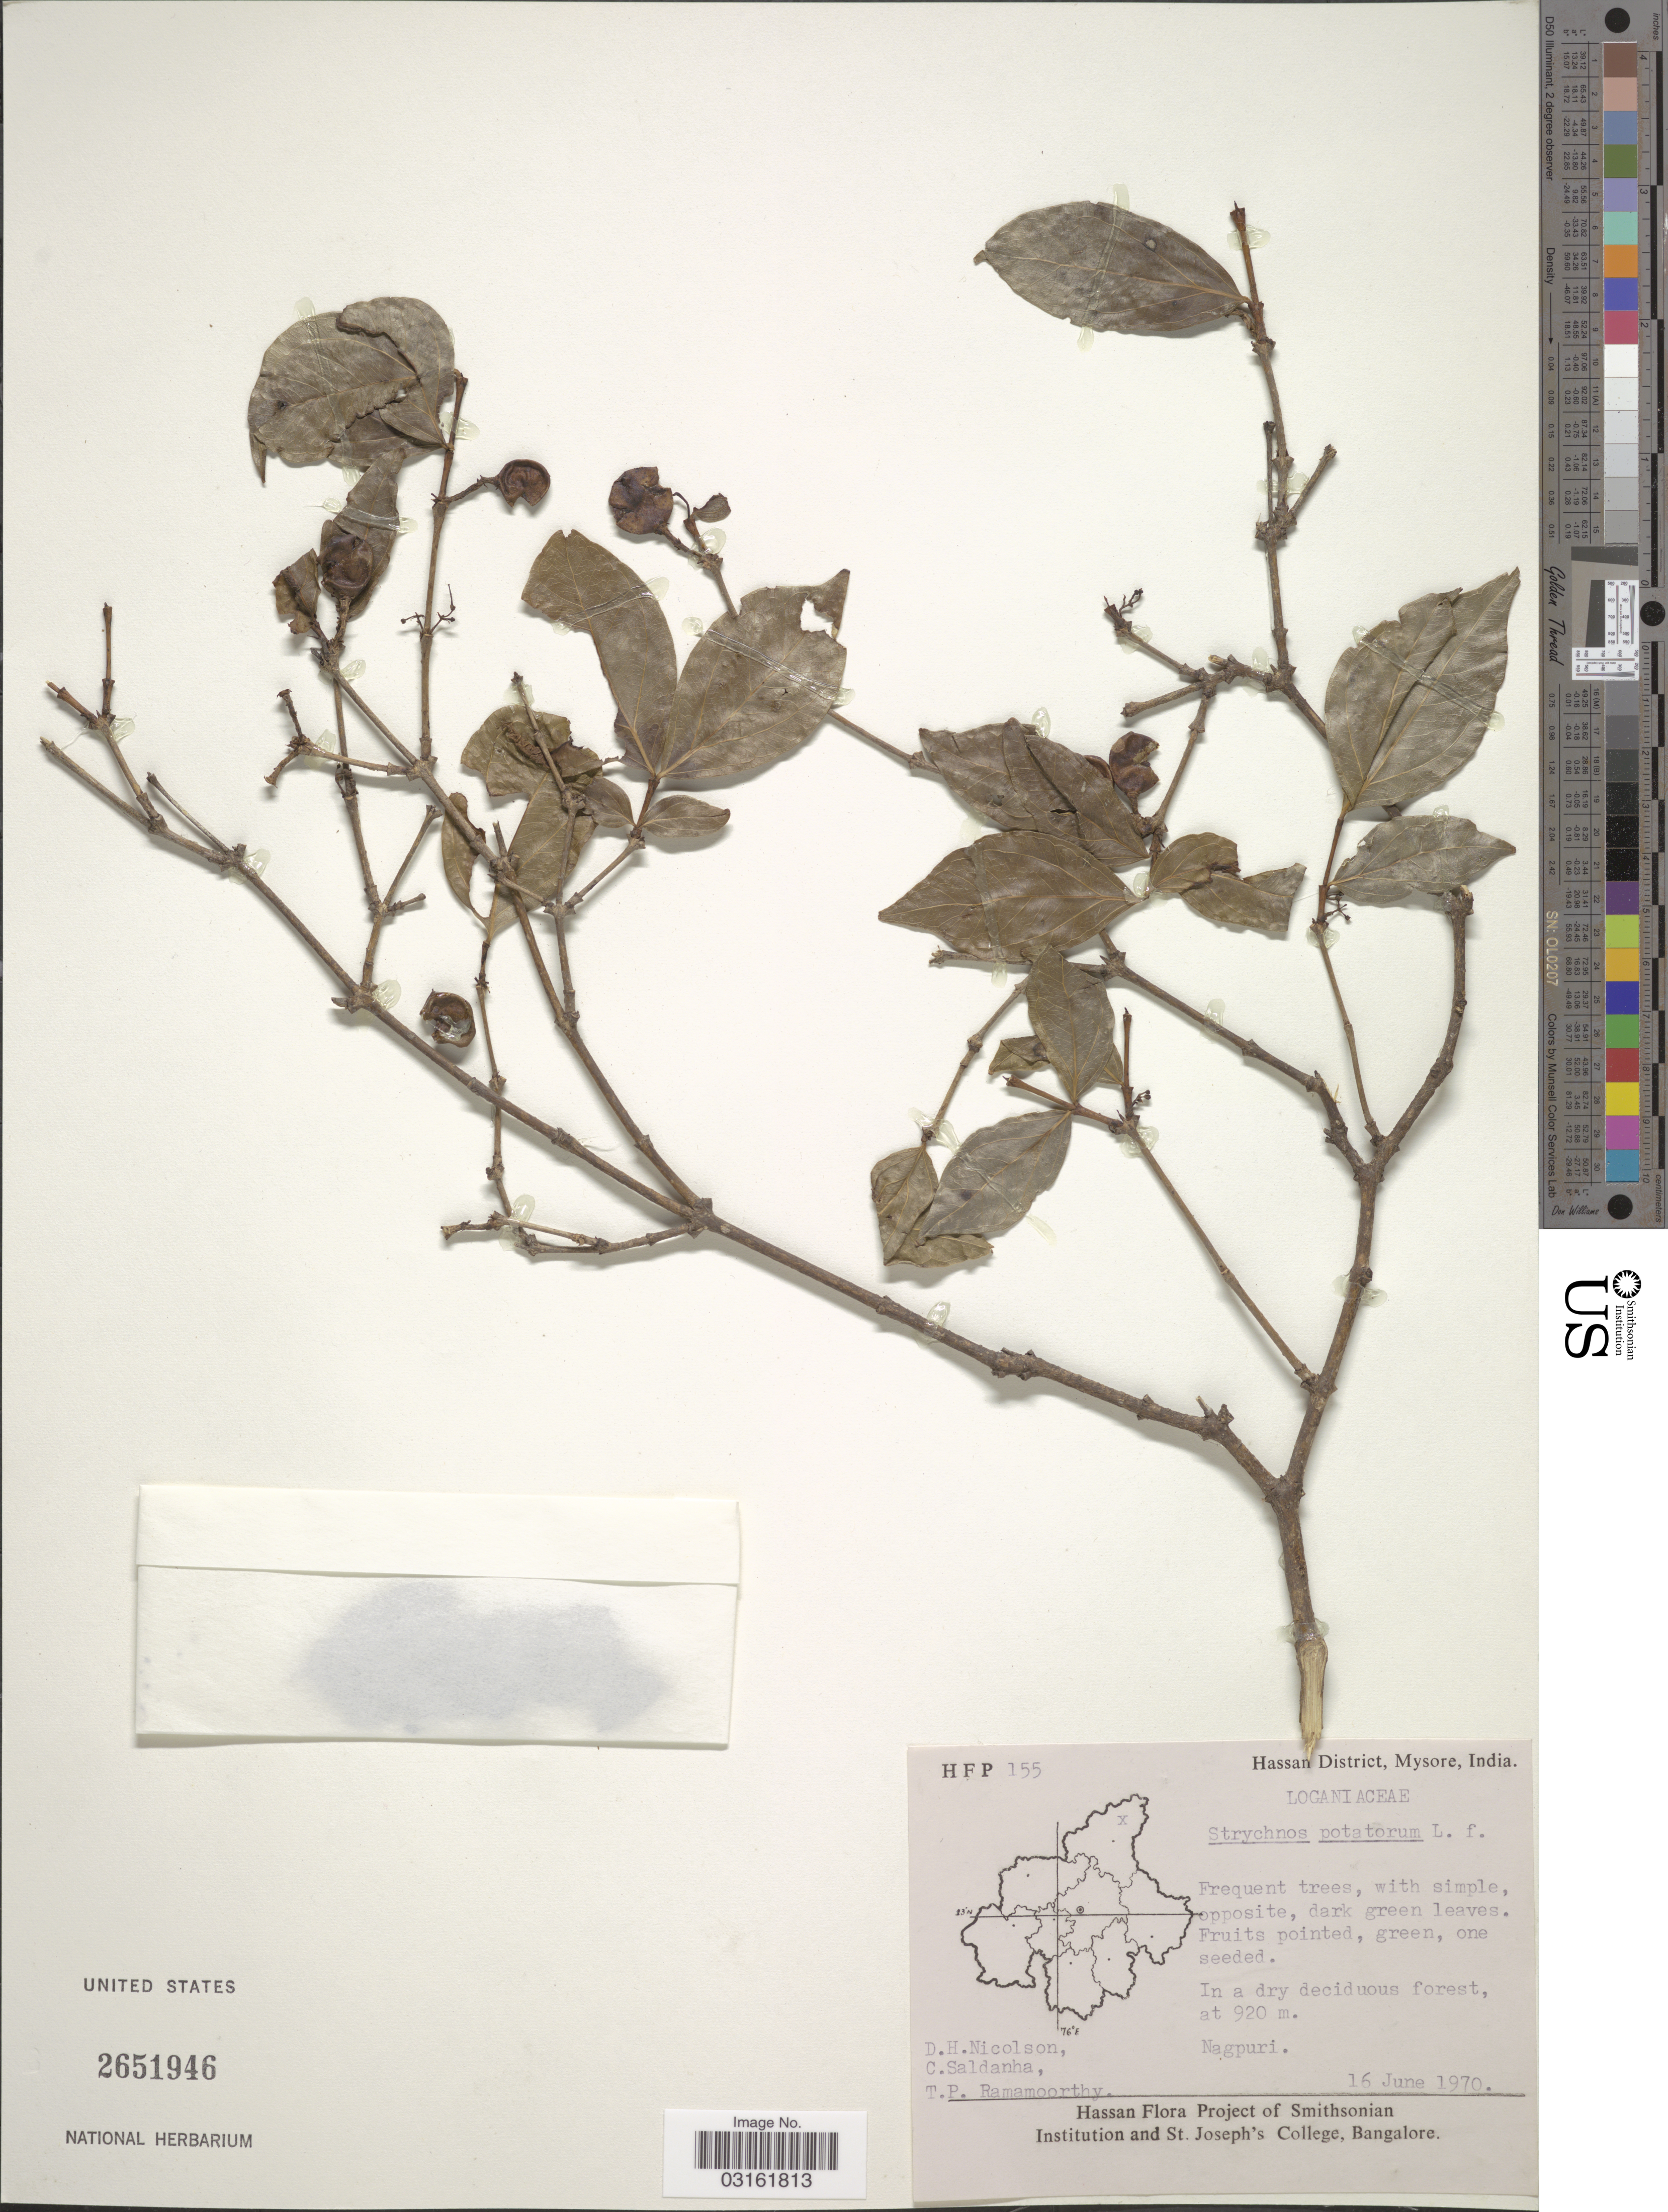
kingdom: Plantae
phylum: Tracheophyta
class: Magnoliopsida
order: Gentianales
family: Loganiaceae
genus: Strychnos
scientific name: Strychnos potatorum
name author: L. f.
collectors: D. H. Nicolson, C. Saldanha & T. P. Ramamoorthy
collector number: HFP 155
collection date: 1970-06-16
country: India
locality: Hassan District, Mysore. Nagpuri.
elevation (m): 920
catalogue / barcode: US 2651946